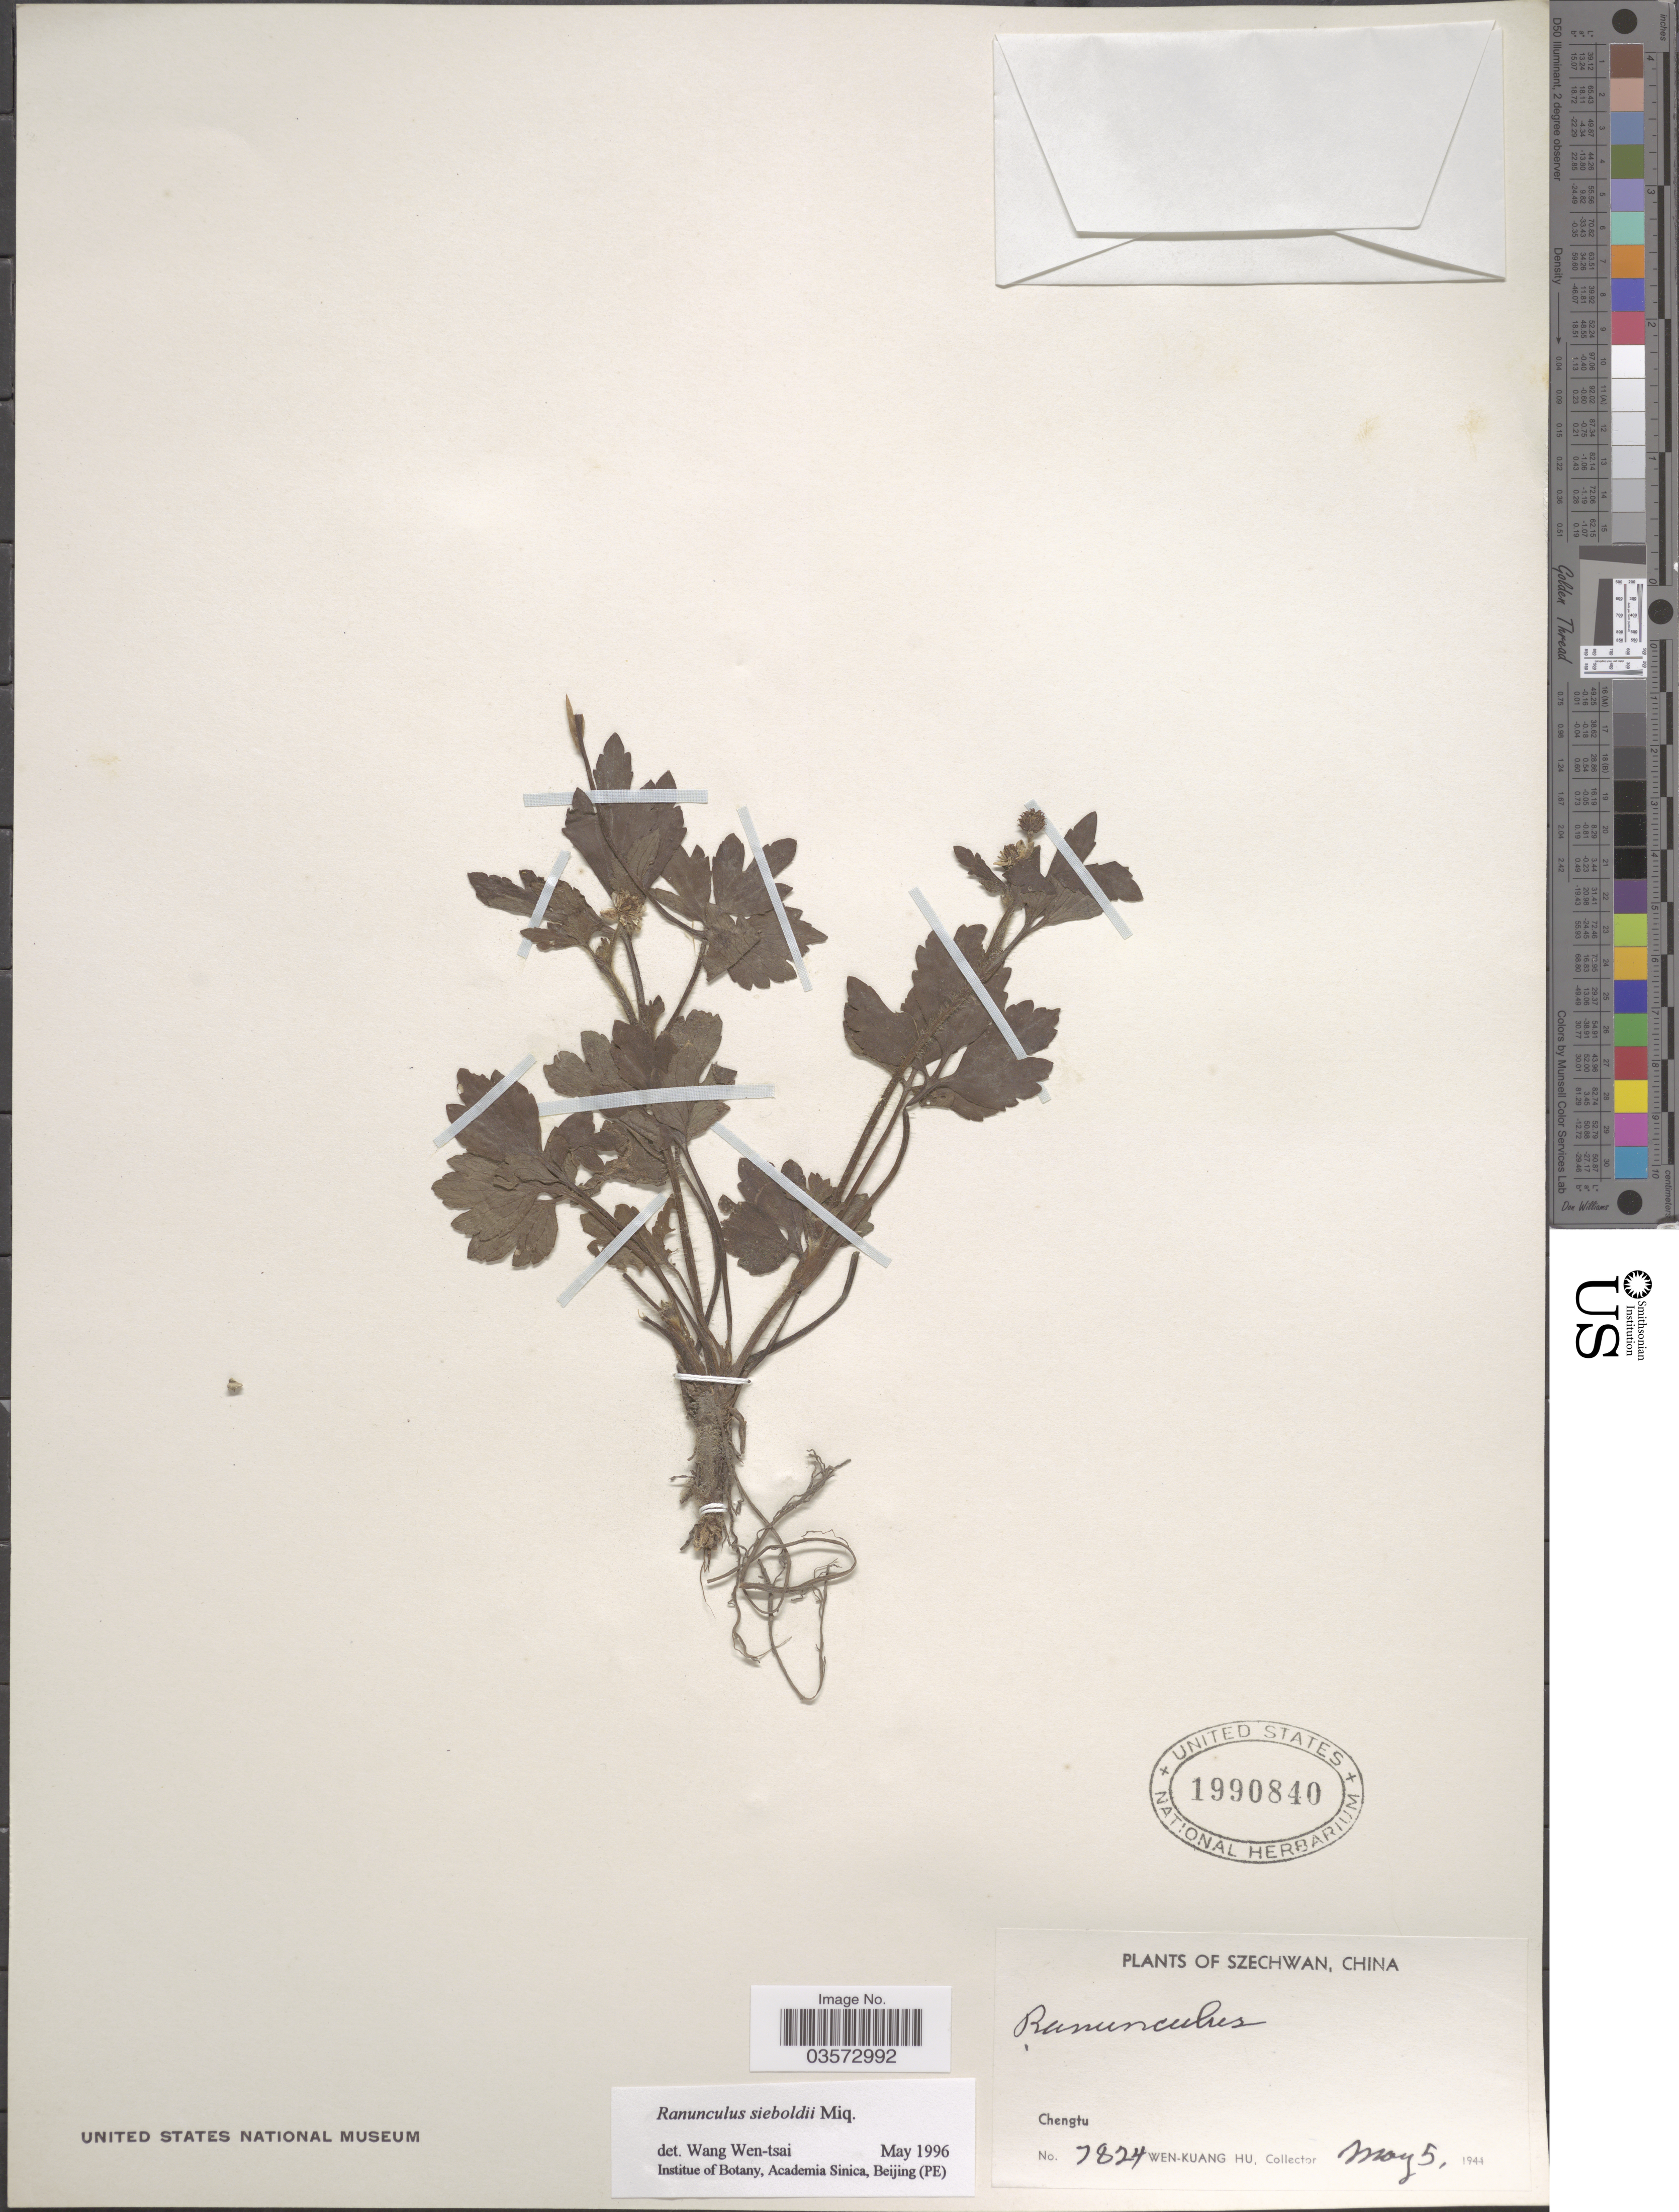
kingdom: Plantae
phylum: Tracheophyta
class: Magnoliopsida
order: Ranunculales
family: Ranunculaceae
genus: Ranunculus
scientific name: Ranunculus sieboldii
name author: Miq.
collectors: W. K. Hu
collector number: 7824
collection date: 1944-05-05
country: China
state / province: Sichuan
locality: Szechwan. Chengtu.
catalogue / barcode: US 1990840